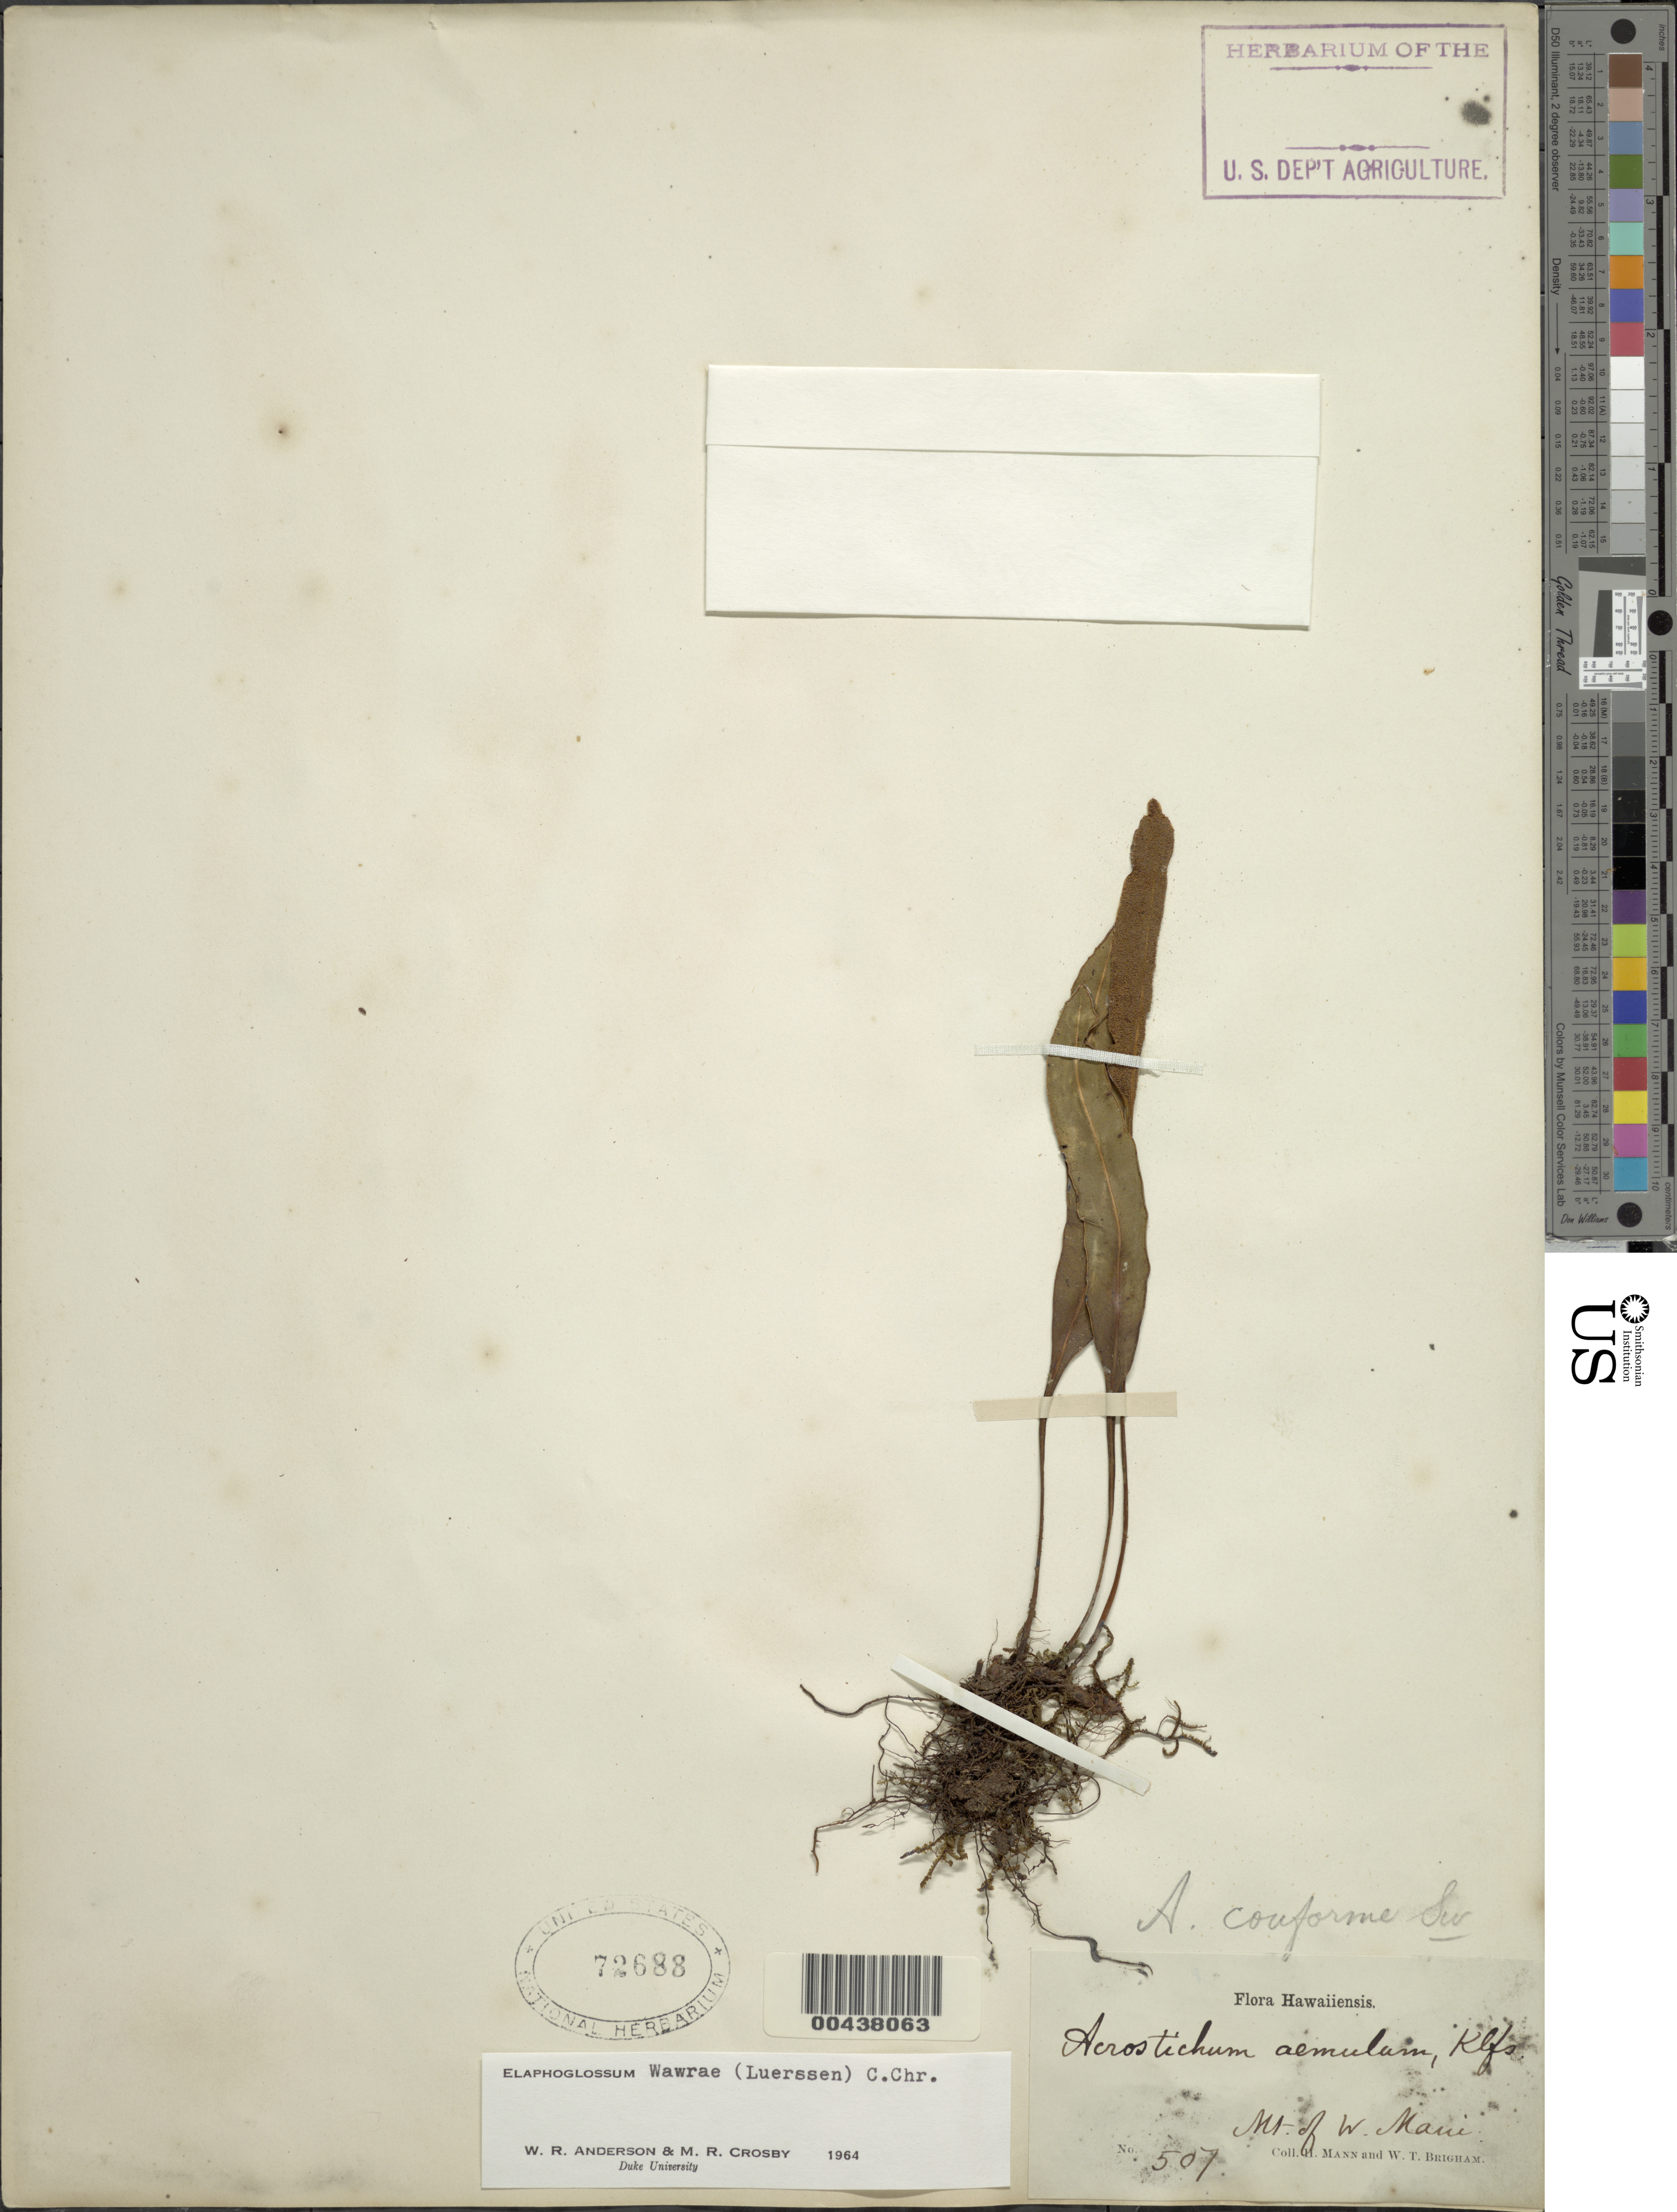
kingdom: Plantae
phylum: Tracheophyta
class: Polypodiopsida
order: Polypodiales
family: Dryopteridaceae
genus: Elaphoglossum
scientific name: Elaphoglossum wawrae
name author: (Luerss.) C. Chr.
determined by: Anderson, W. R.; Crosby, M.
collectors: H. Mann & W. T. Brigham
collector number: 507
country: United States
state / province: Hawaii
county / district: Maui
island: Maui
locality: Mt. of W Maui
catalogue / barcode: US 72688